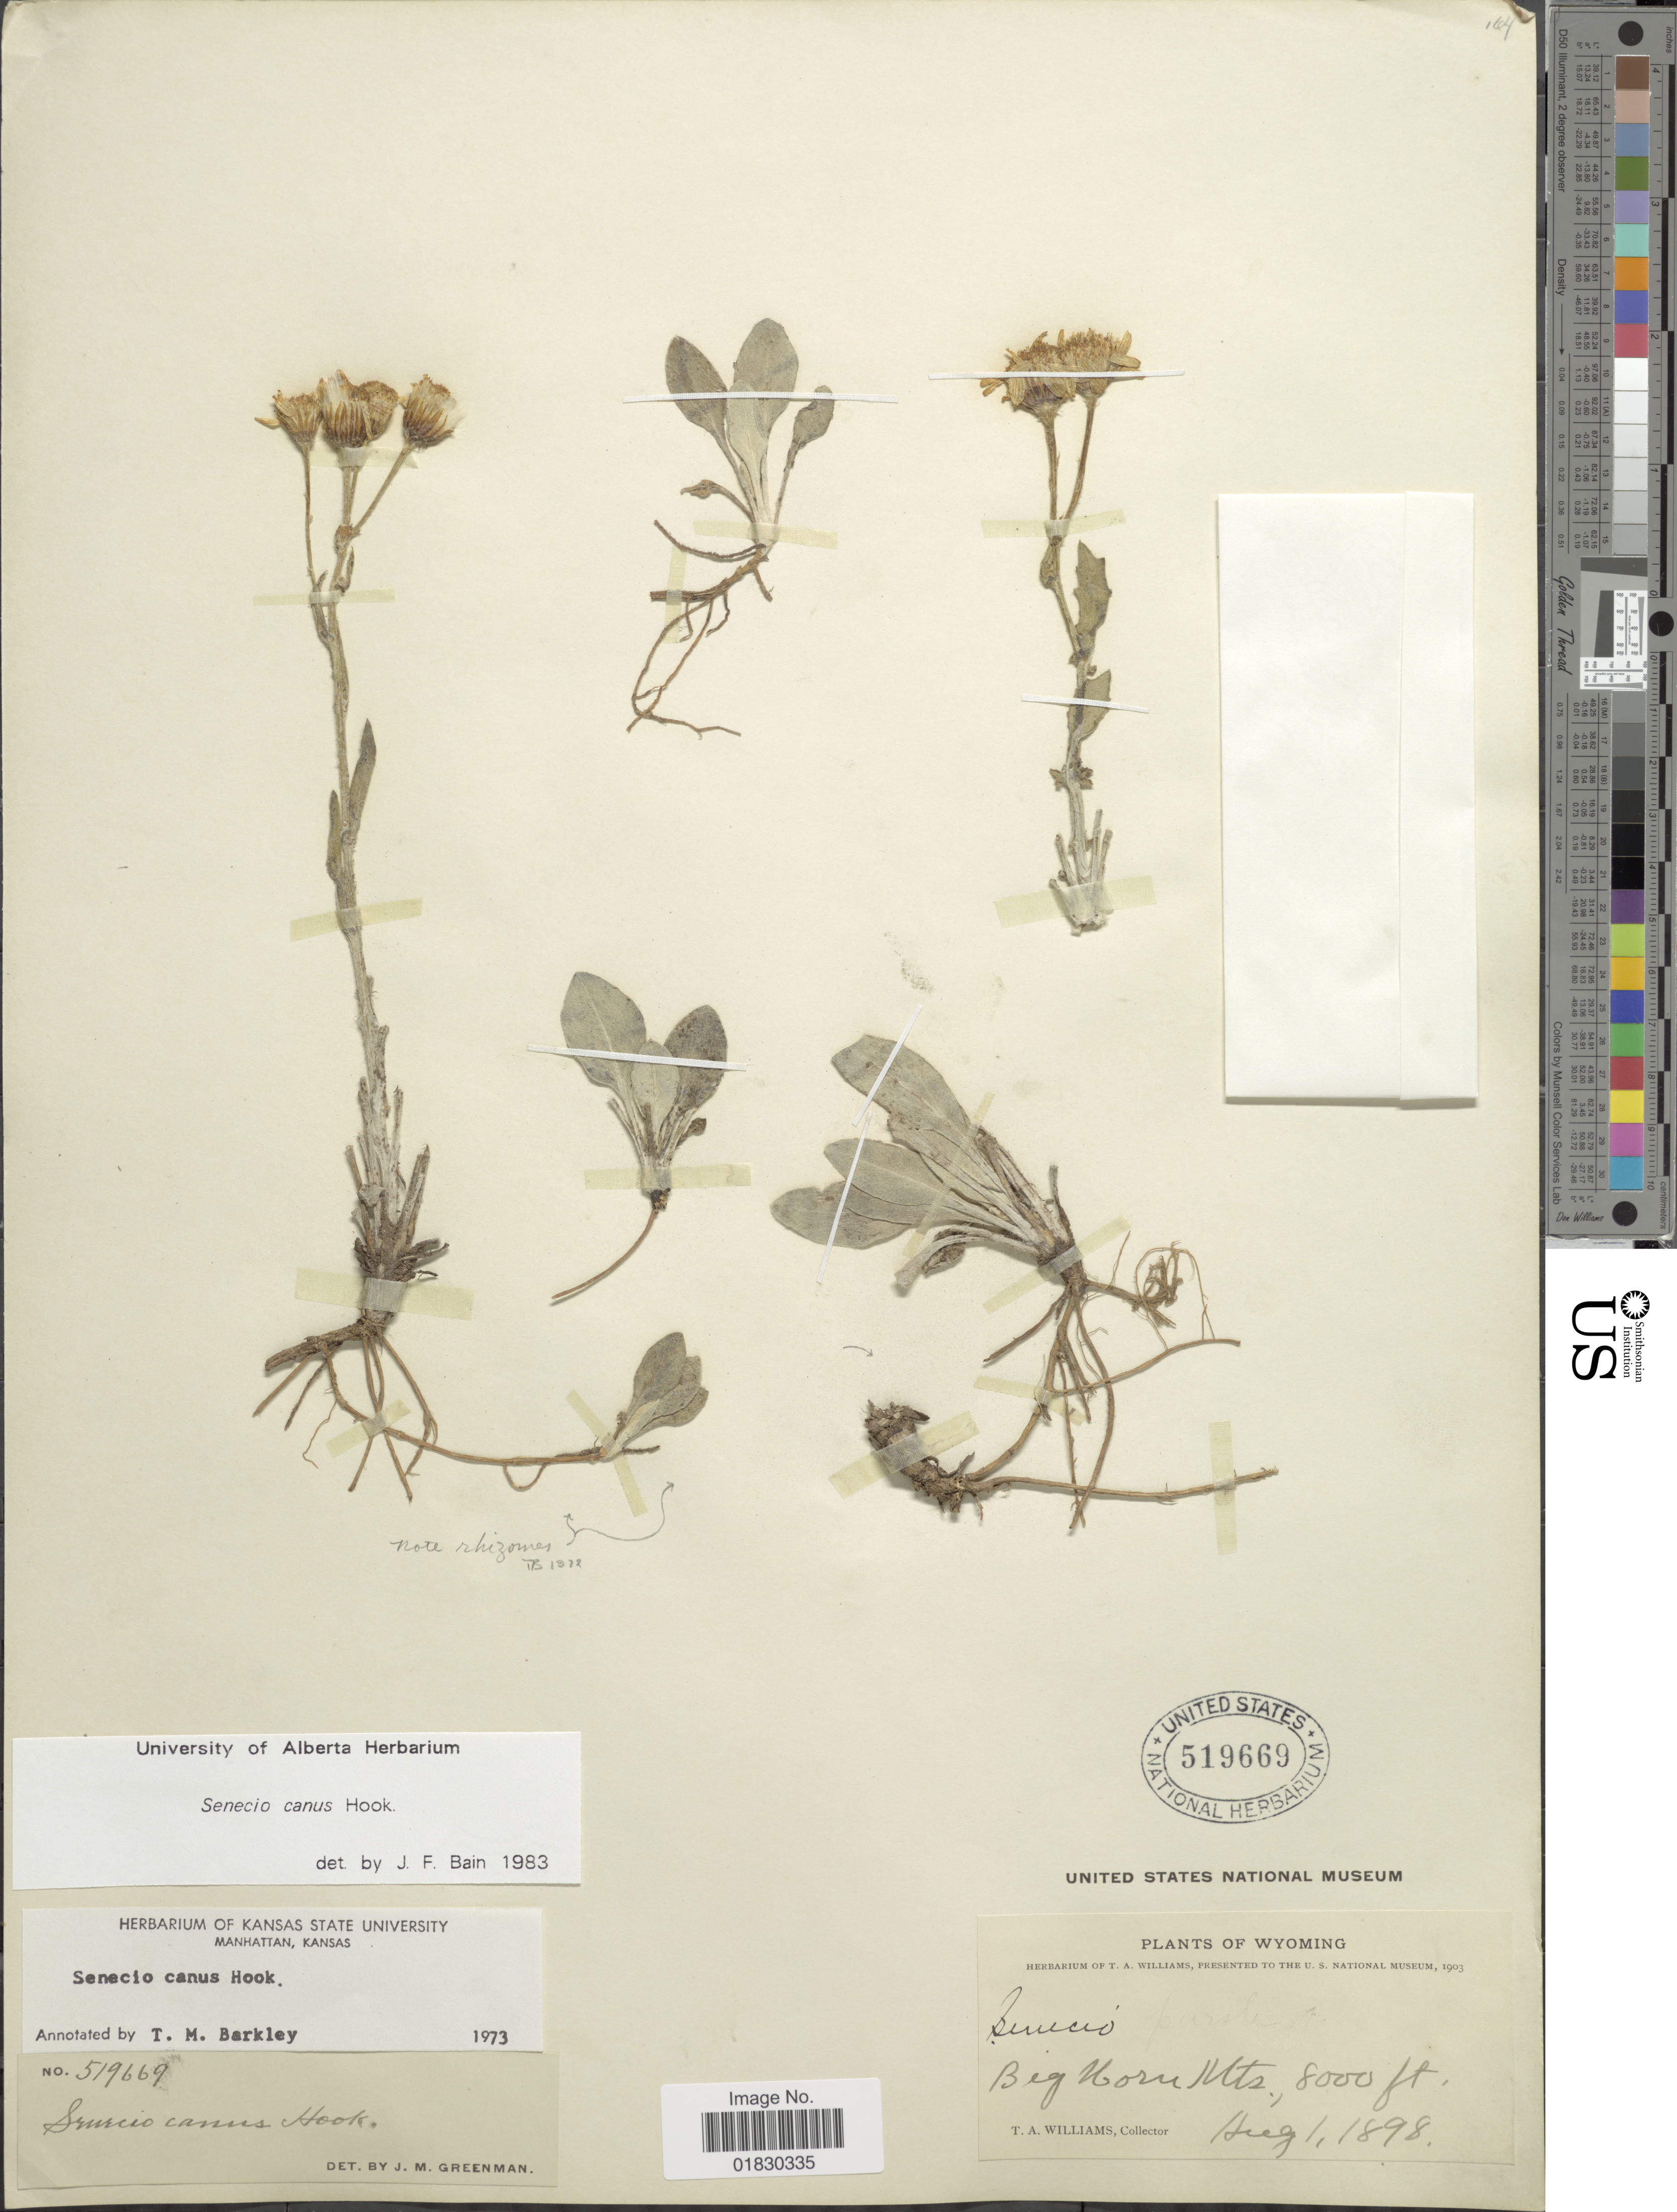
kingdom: Plantae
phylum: Tracheophyta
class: Magnoliopsida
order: Asterales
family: Asteraceae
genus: Packera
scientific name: Packera cana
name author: (Hook.) W.A. Weber & Á. Löve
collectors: T. A. Williams (herbarium)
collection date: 1898-08-01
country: United States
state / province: Wyoming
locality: Big Nuro Mts.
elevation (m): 2438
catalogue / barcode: US 519669